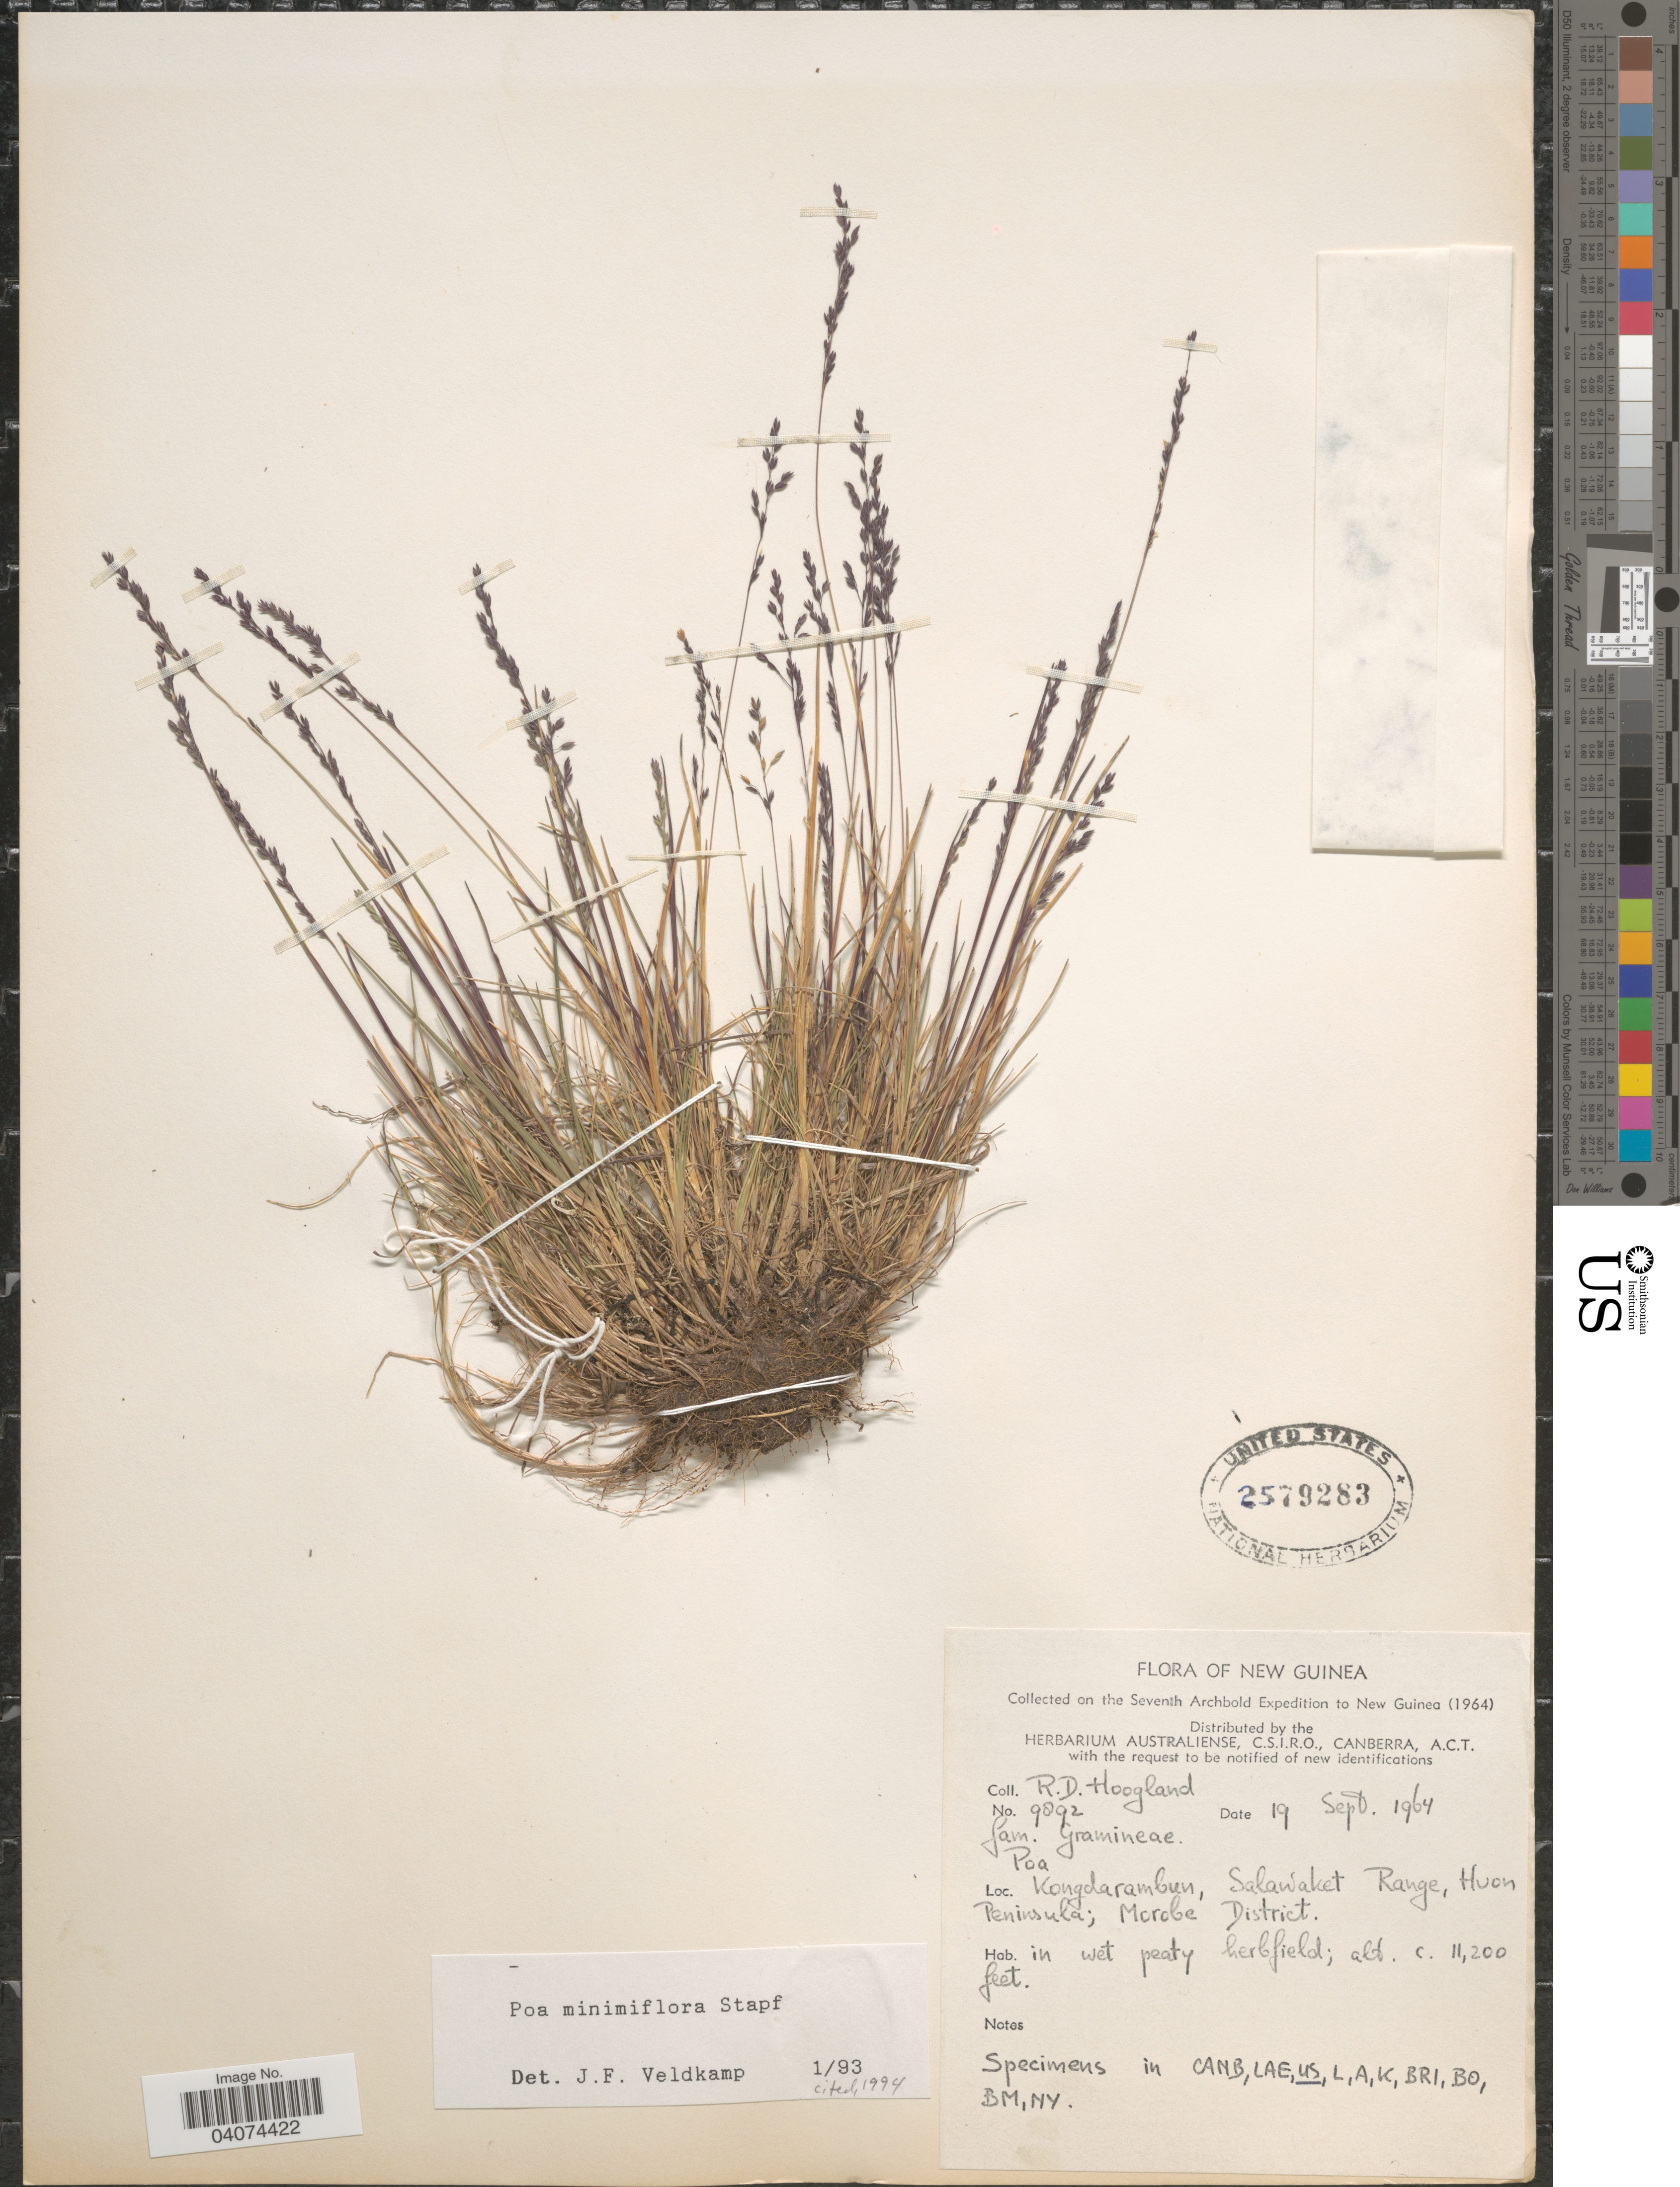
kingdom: Plantae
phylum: Tracheophyta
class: Liliopsida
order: Poales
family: Poaceae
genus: Poa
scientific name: Poa minimiflora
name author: Stapf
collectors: R. D. Hoogland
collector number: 9892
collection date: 1964-09-19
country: Papua New Guinea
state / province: Morobe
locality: New Guinea. The Seventh Archbold Expedition to New Guinea (1964). Kongdarambun, Salawaket Range, Huon Peninsula; Morobe District.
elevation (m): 3414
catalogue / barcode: US 2579283